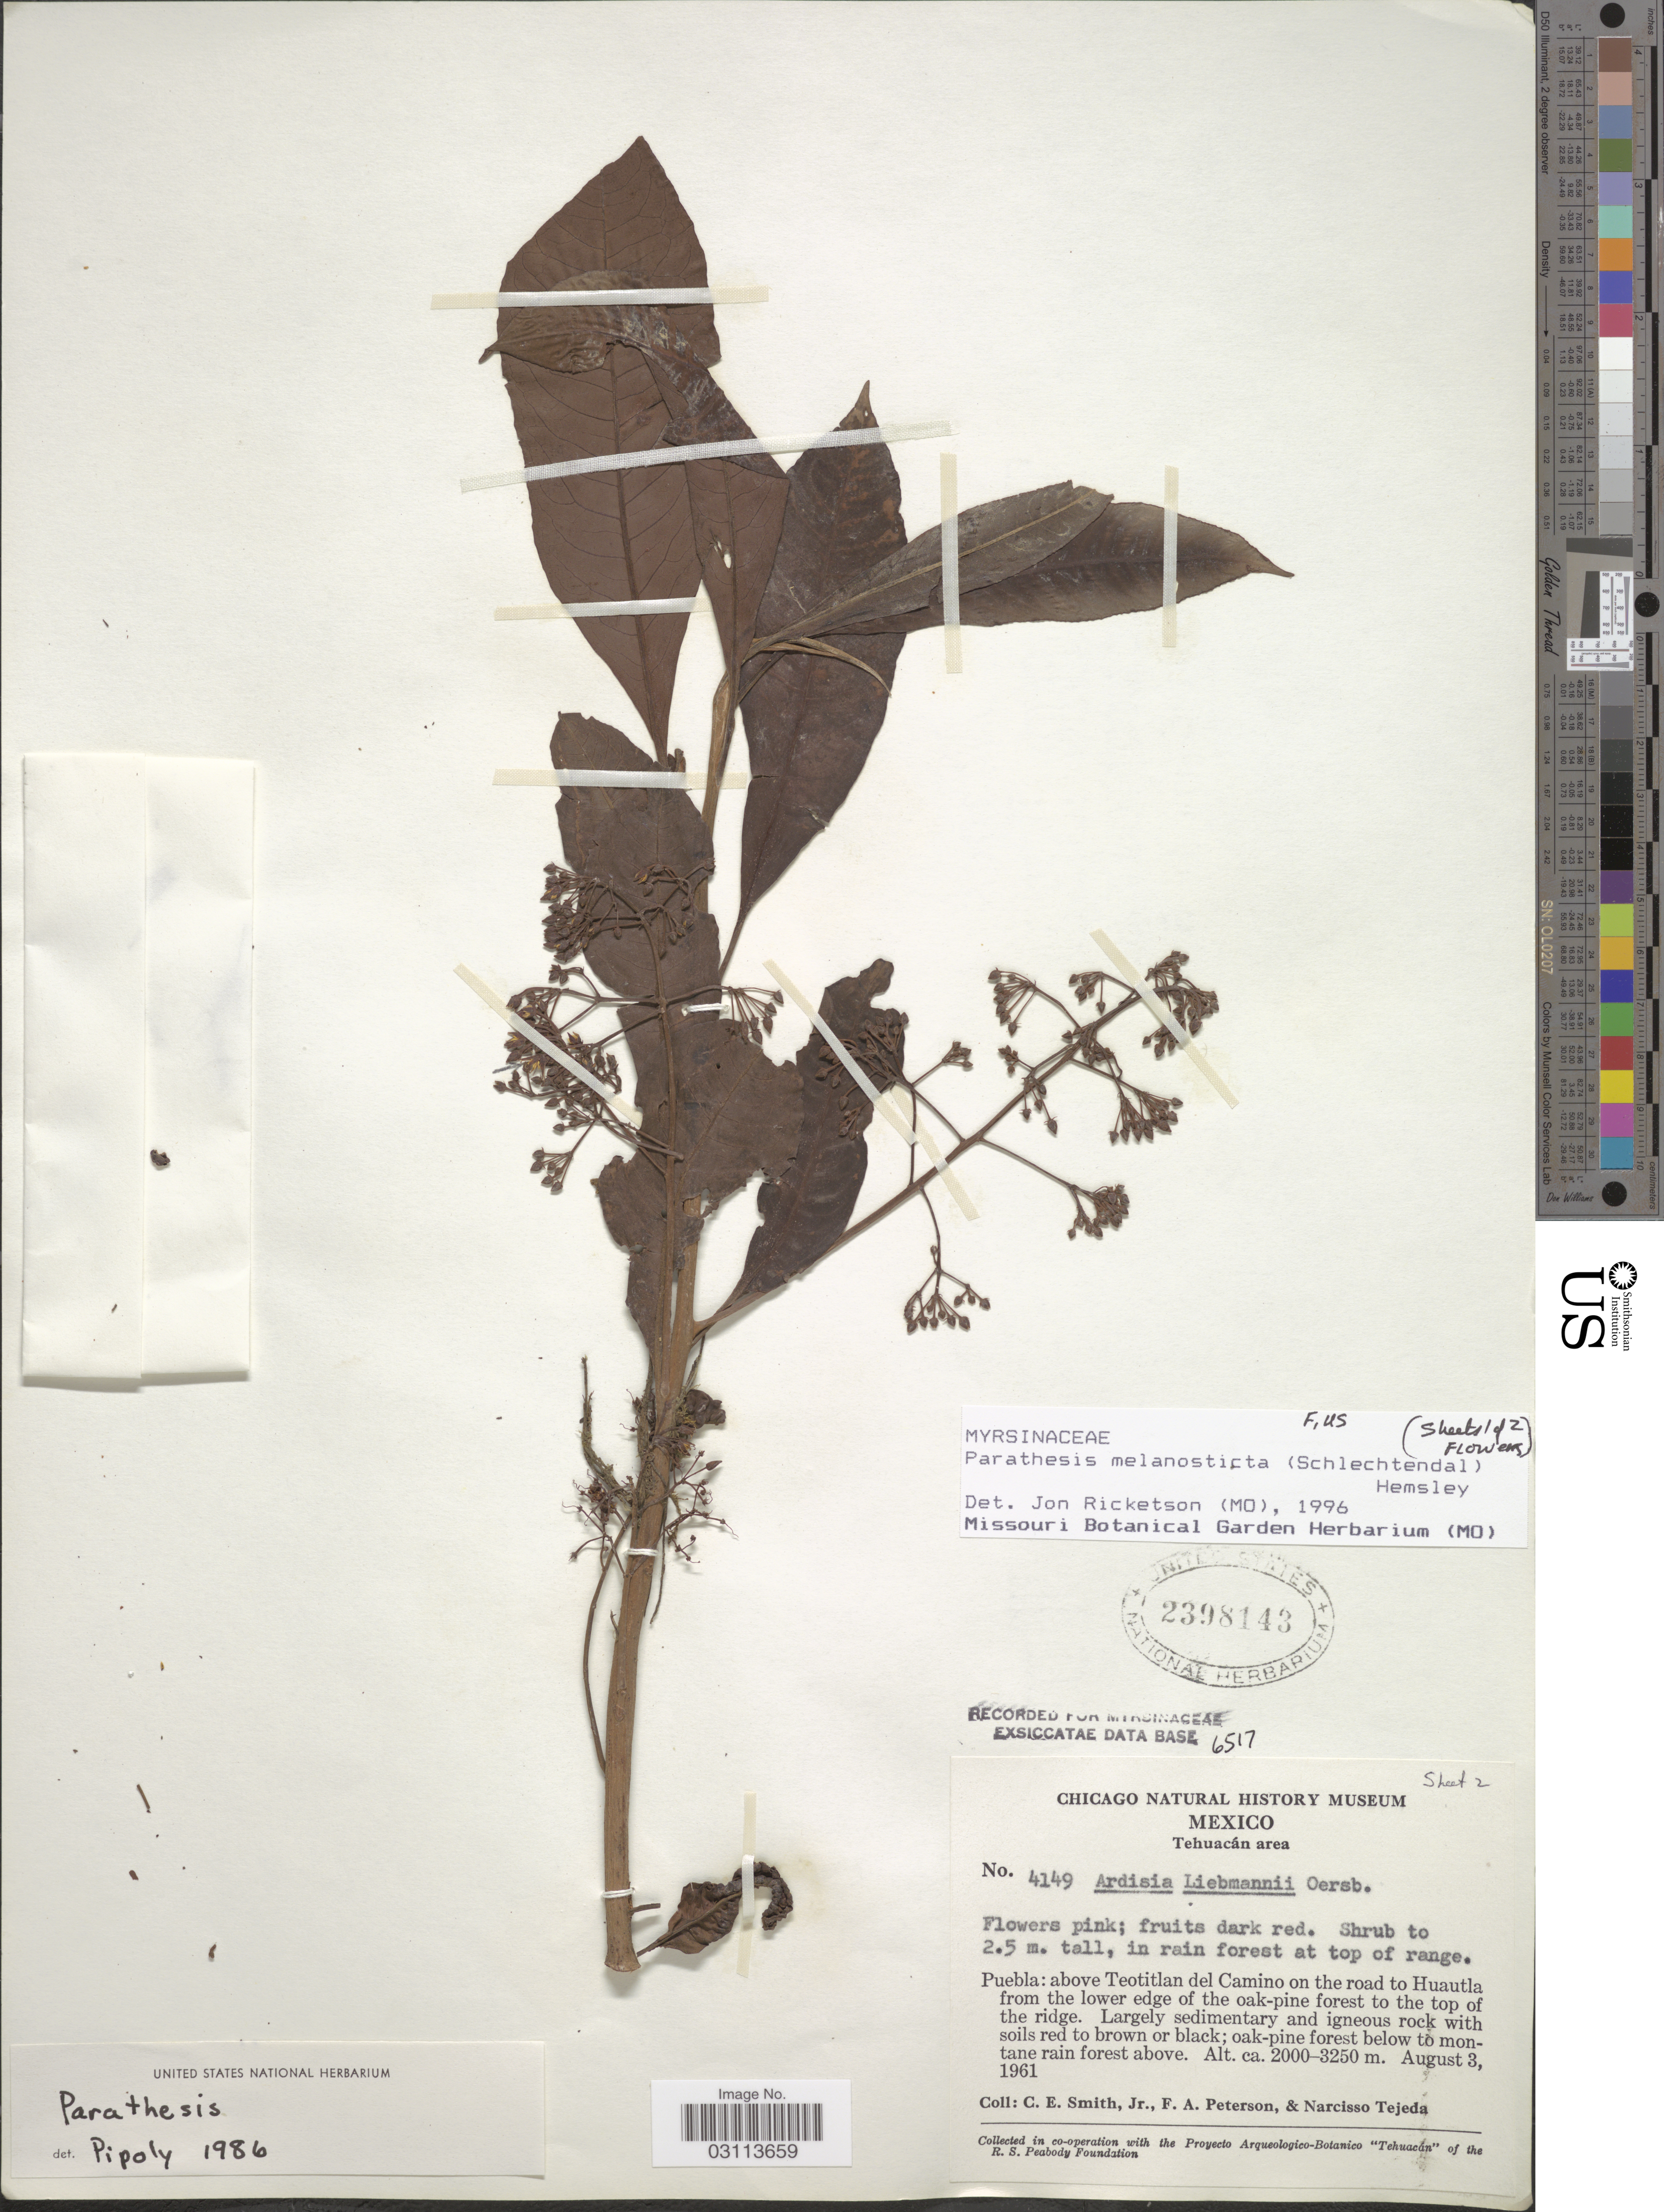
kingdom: Plantae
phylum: Tracheophyta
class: Magnoliopsida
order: Ericales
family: Primulaceae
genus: Parathesis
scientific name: Parathesis melanosticta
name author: (Schltdl.) Hemsl.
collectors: C. E. Smith Jr., F. A. Peterson & N. Tejeda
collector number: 4149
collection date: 1961-08-03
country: Mexico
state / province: Puebla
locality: Tehuacán area. Above Teotitlan del Camino on the road to Huautla from the lower edge of the oak-pine forest to the top of the ridge.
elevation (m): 2000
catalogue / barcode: US 2398143